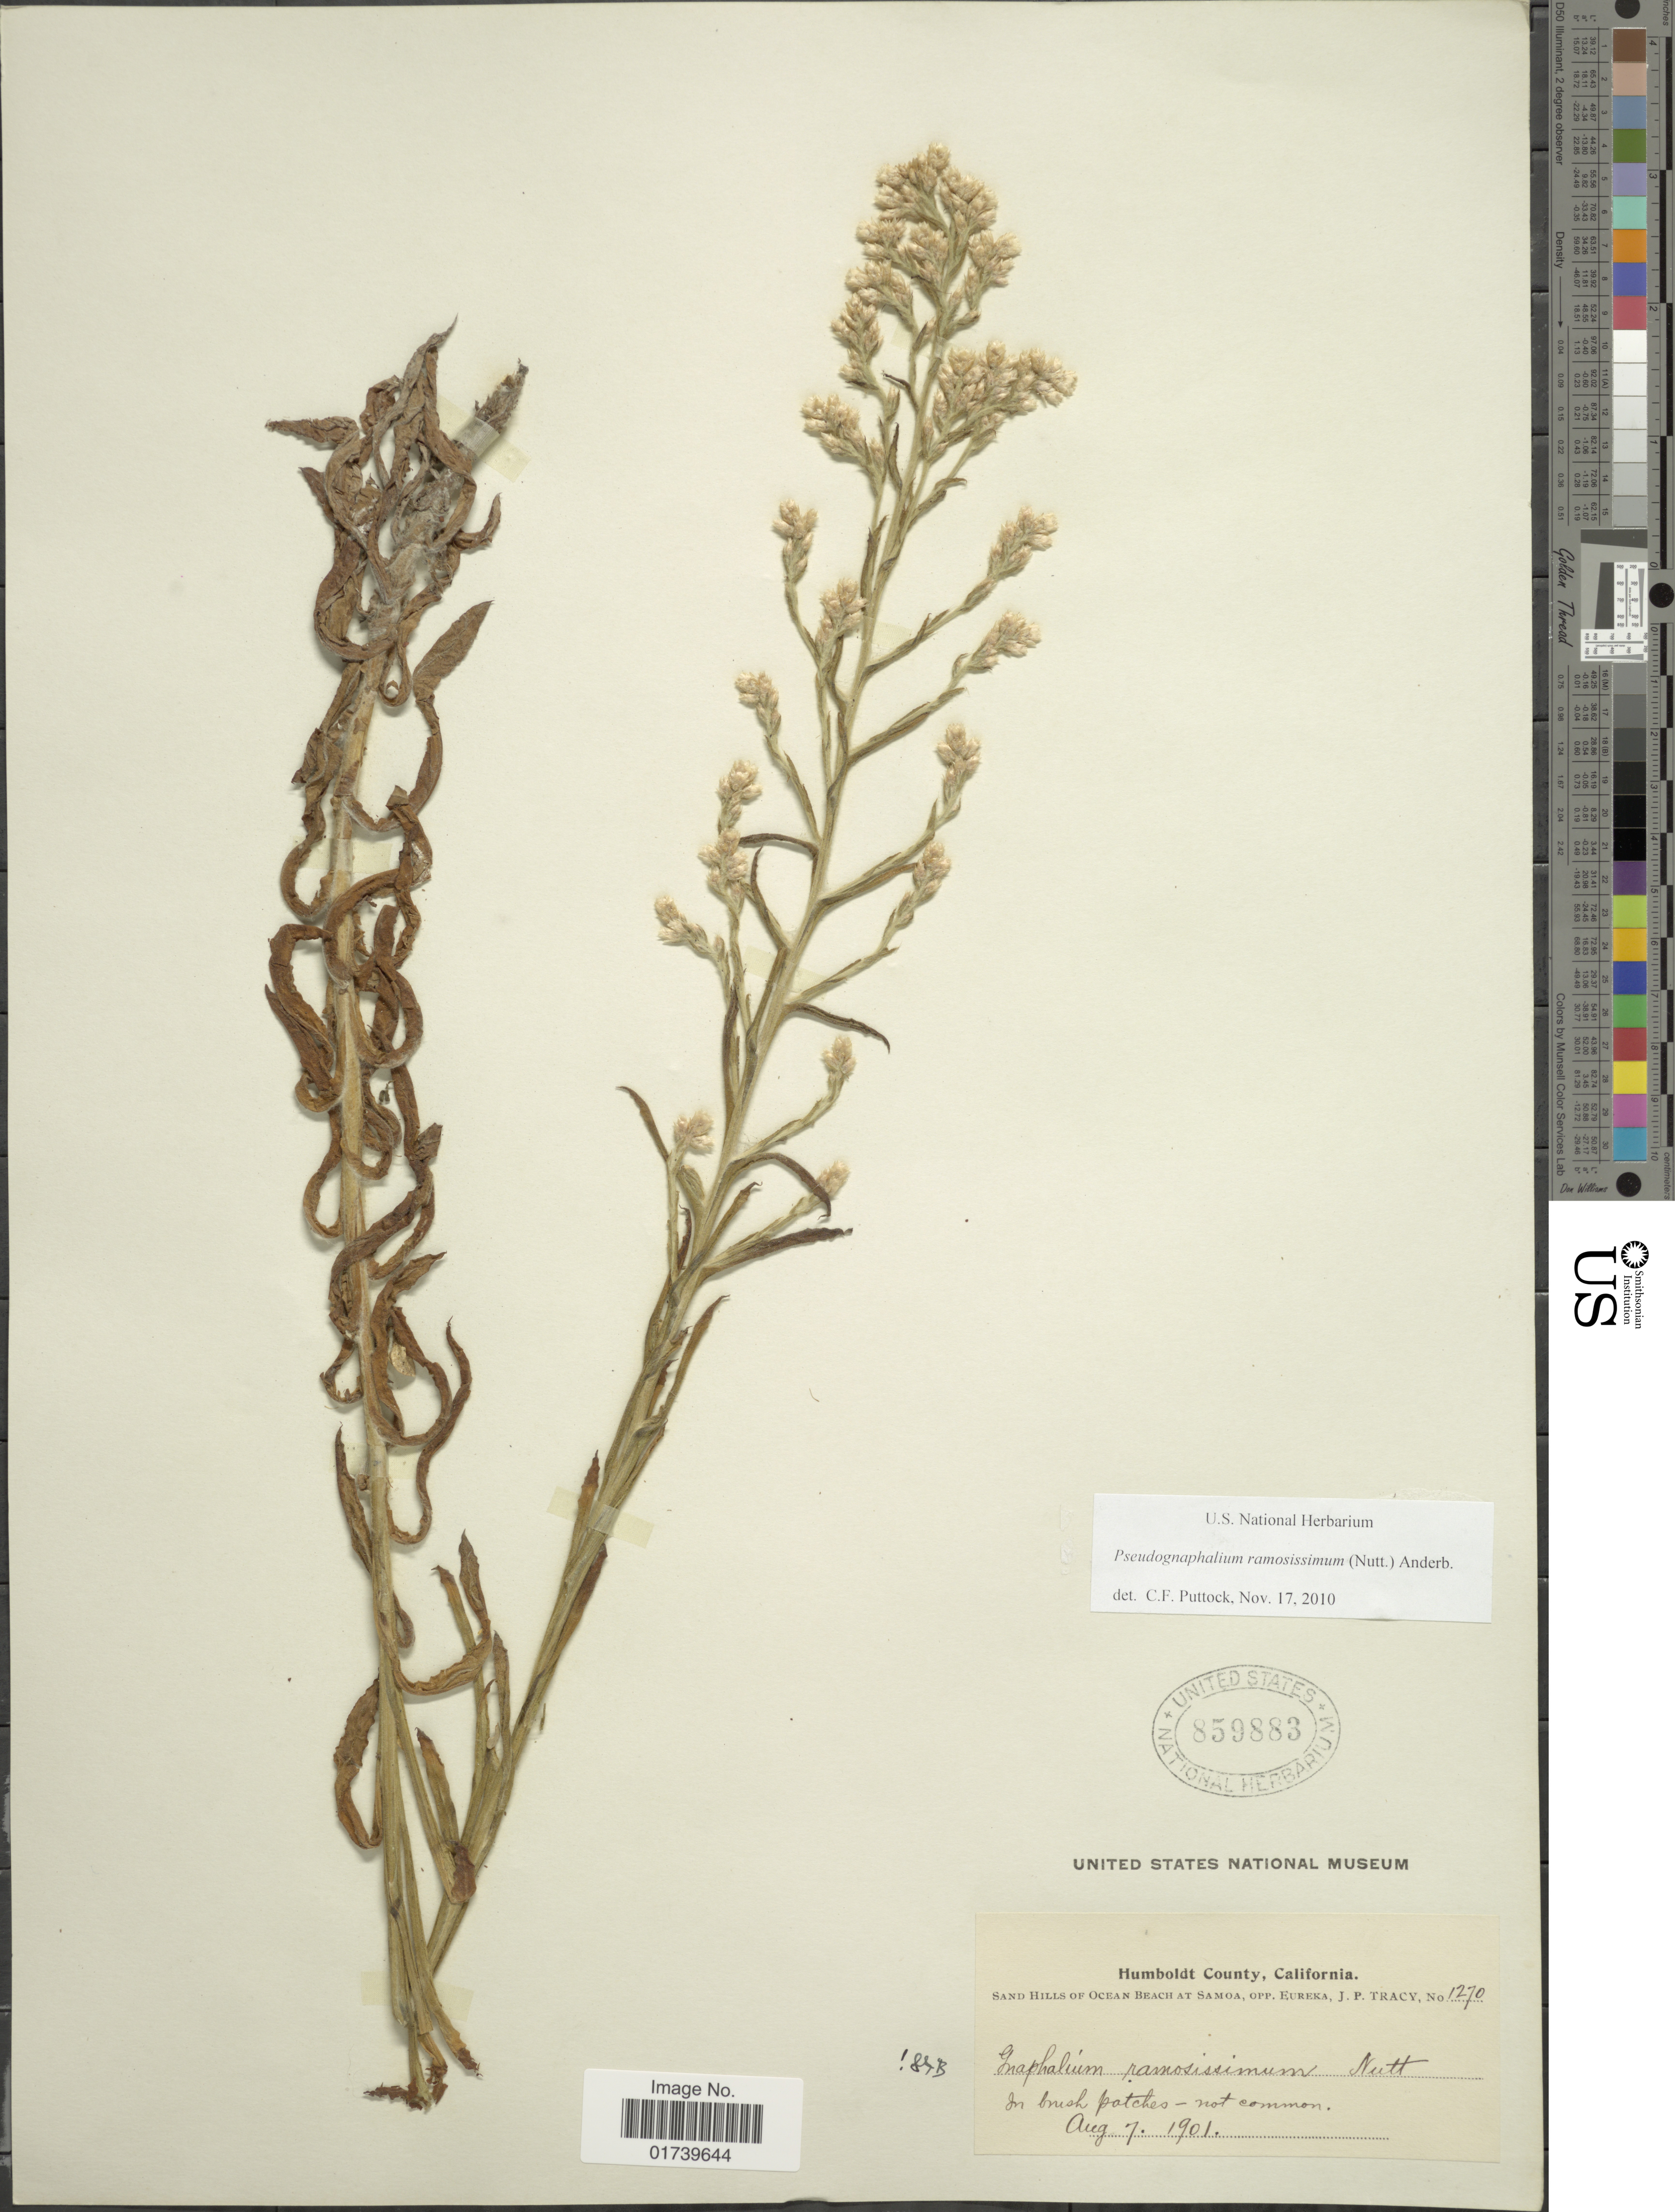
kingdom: Plantae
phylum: Tracheophyta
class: Magnoliopsida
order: Asterales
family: Asteraceae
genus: Pseudognaphalium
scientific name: Pseudognaphalium ramosissimum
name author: (Nutt.) Anderb.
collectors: J. Tracy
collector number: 1270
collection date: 1901-08-07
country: United States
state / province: California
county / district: Humboldt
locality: Humboldt County, Sand Hills of Ocean Beach at Samoa, Opp. Eureka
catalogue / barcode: US 859883